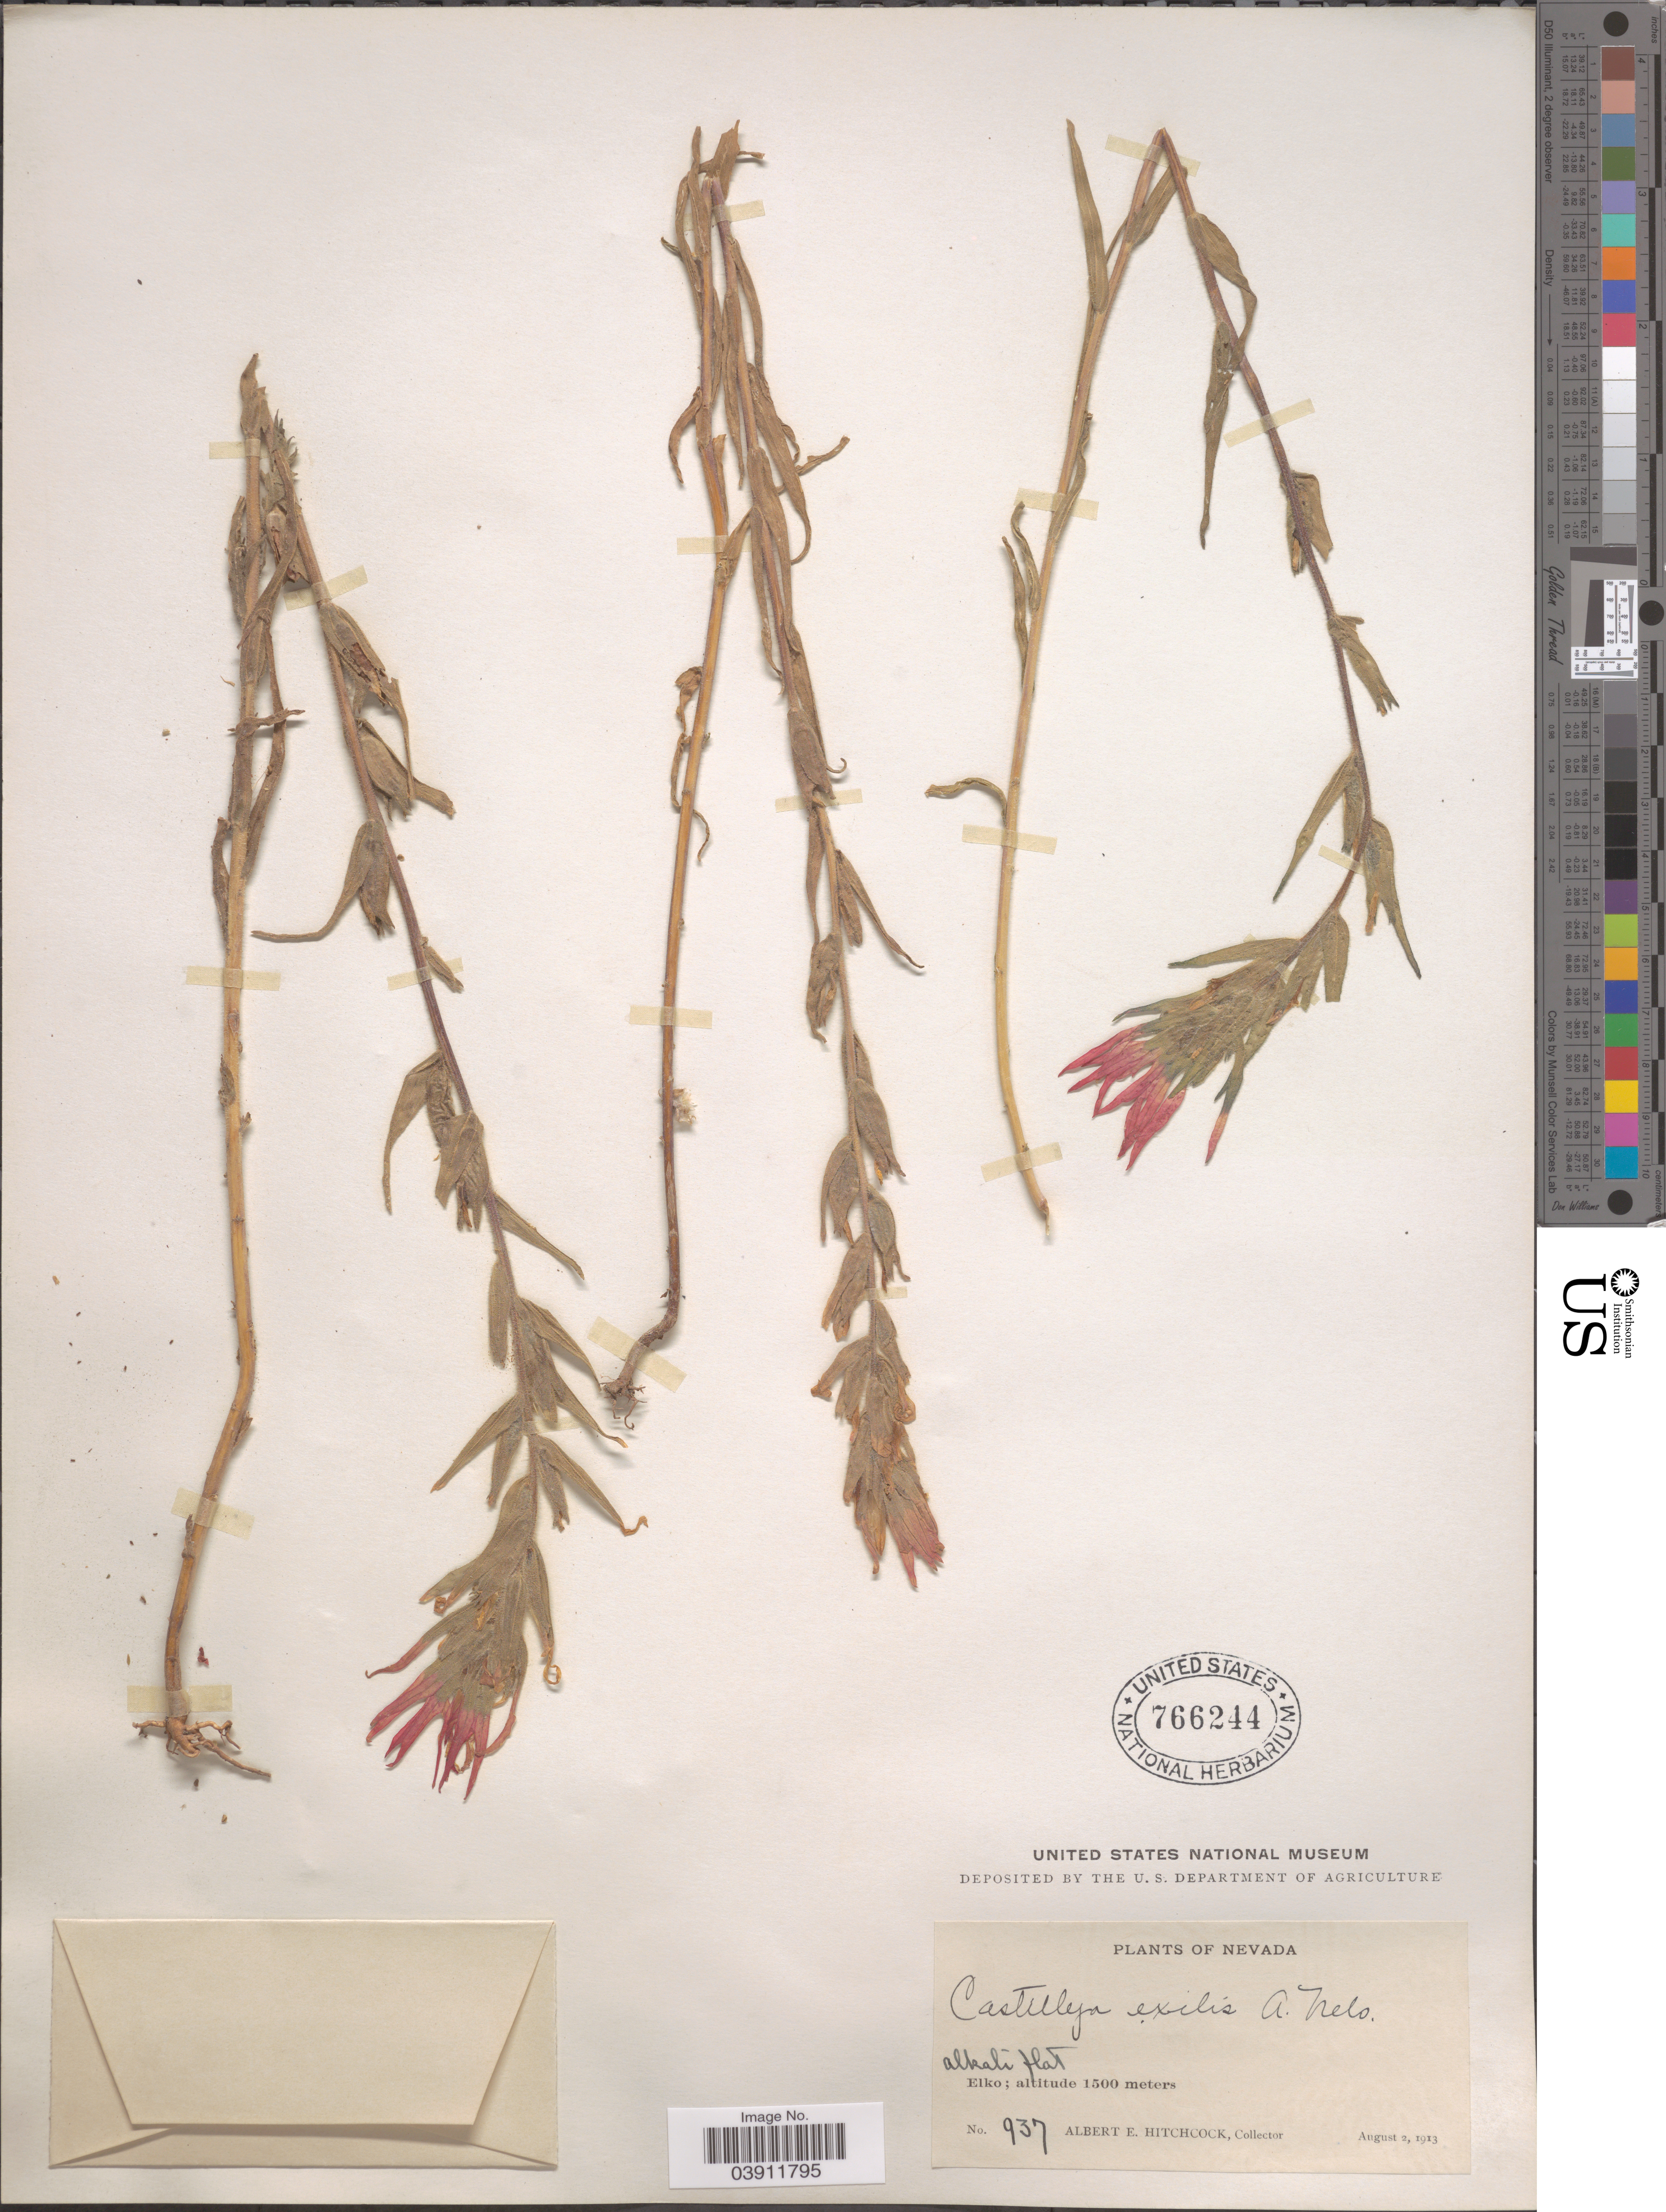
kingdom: Plantae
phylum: Tracheophyta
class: Magnoliopsida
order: Lamiales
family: Orobanchaceae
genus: Castilleja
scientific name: Castilleja exilis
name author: A. Nelson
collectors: A. Hitchcock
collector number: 937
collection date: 1913-08-02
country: United States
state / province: Nevada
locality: Elko.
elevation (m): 1500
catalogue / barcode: US 766244